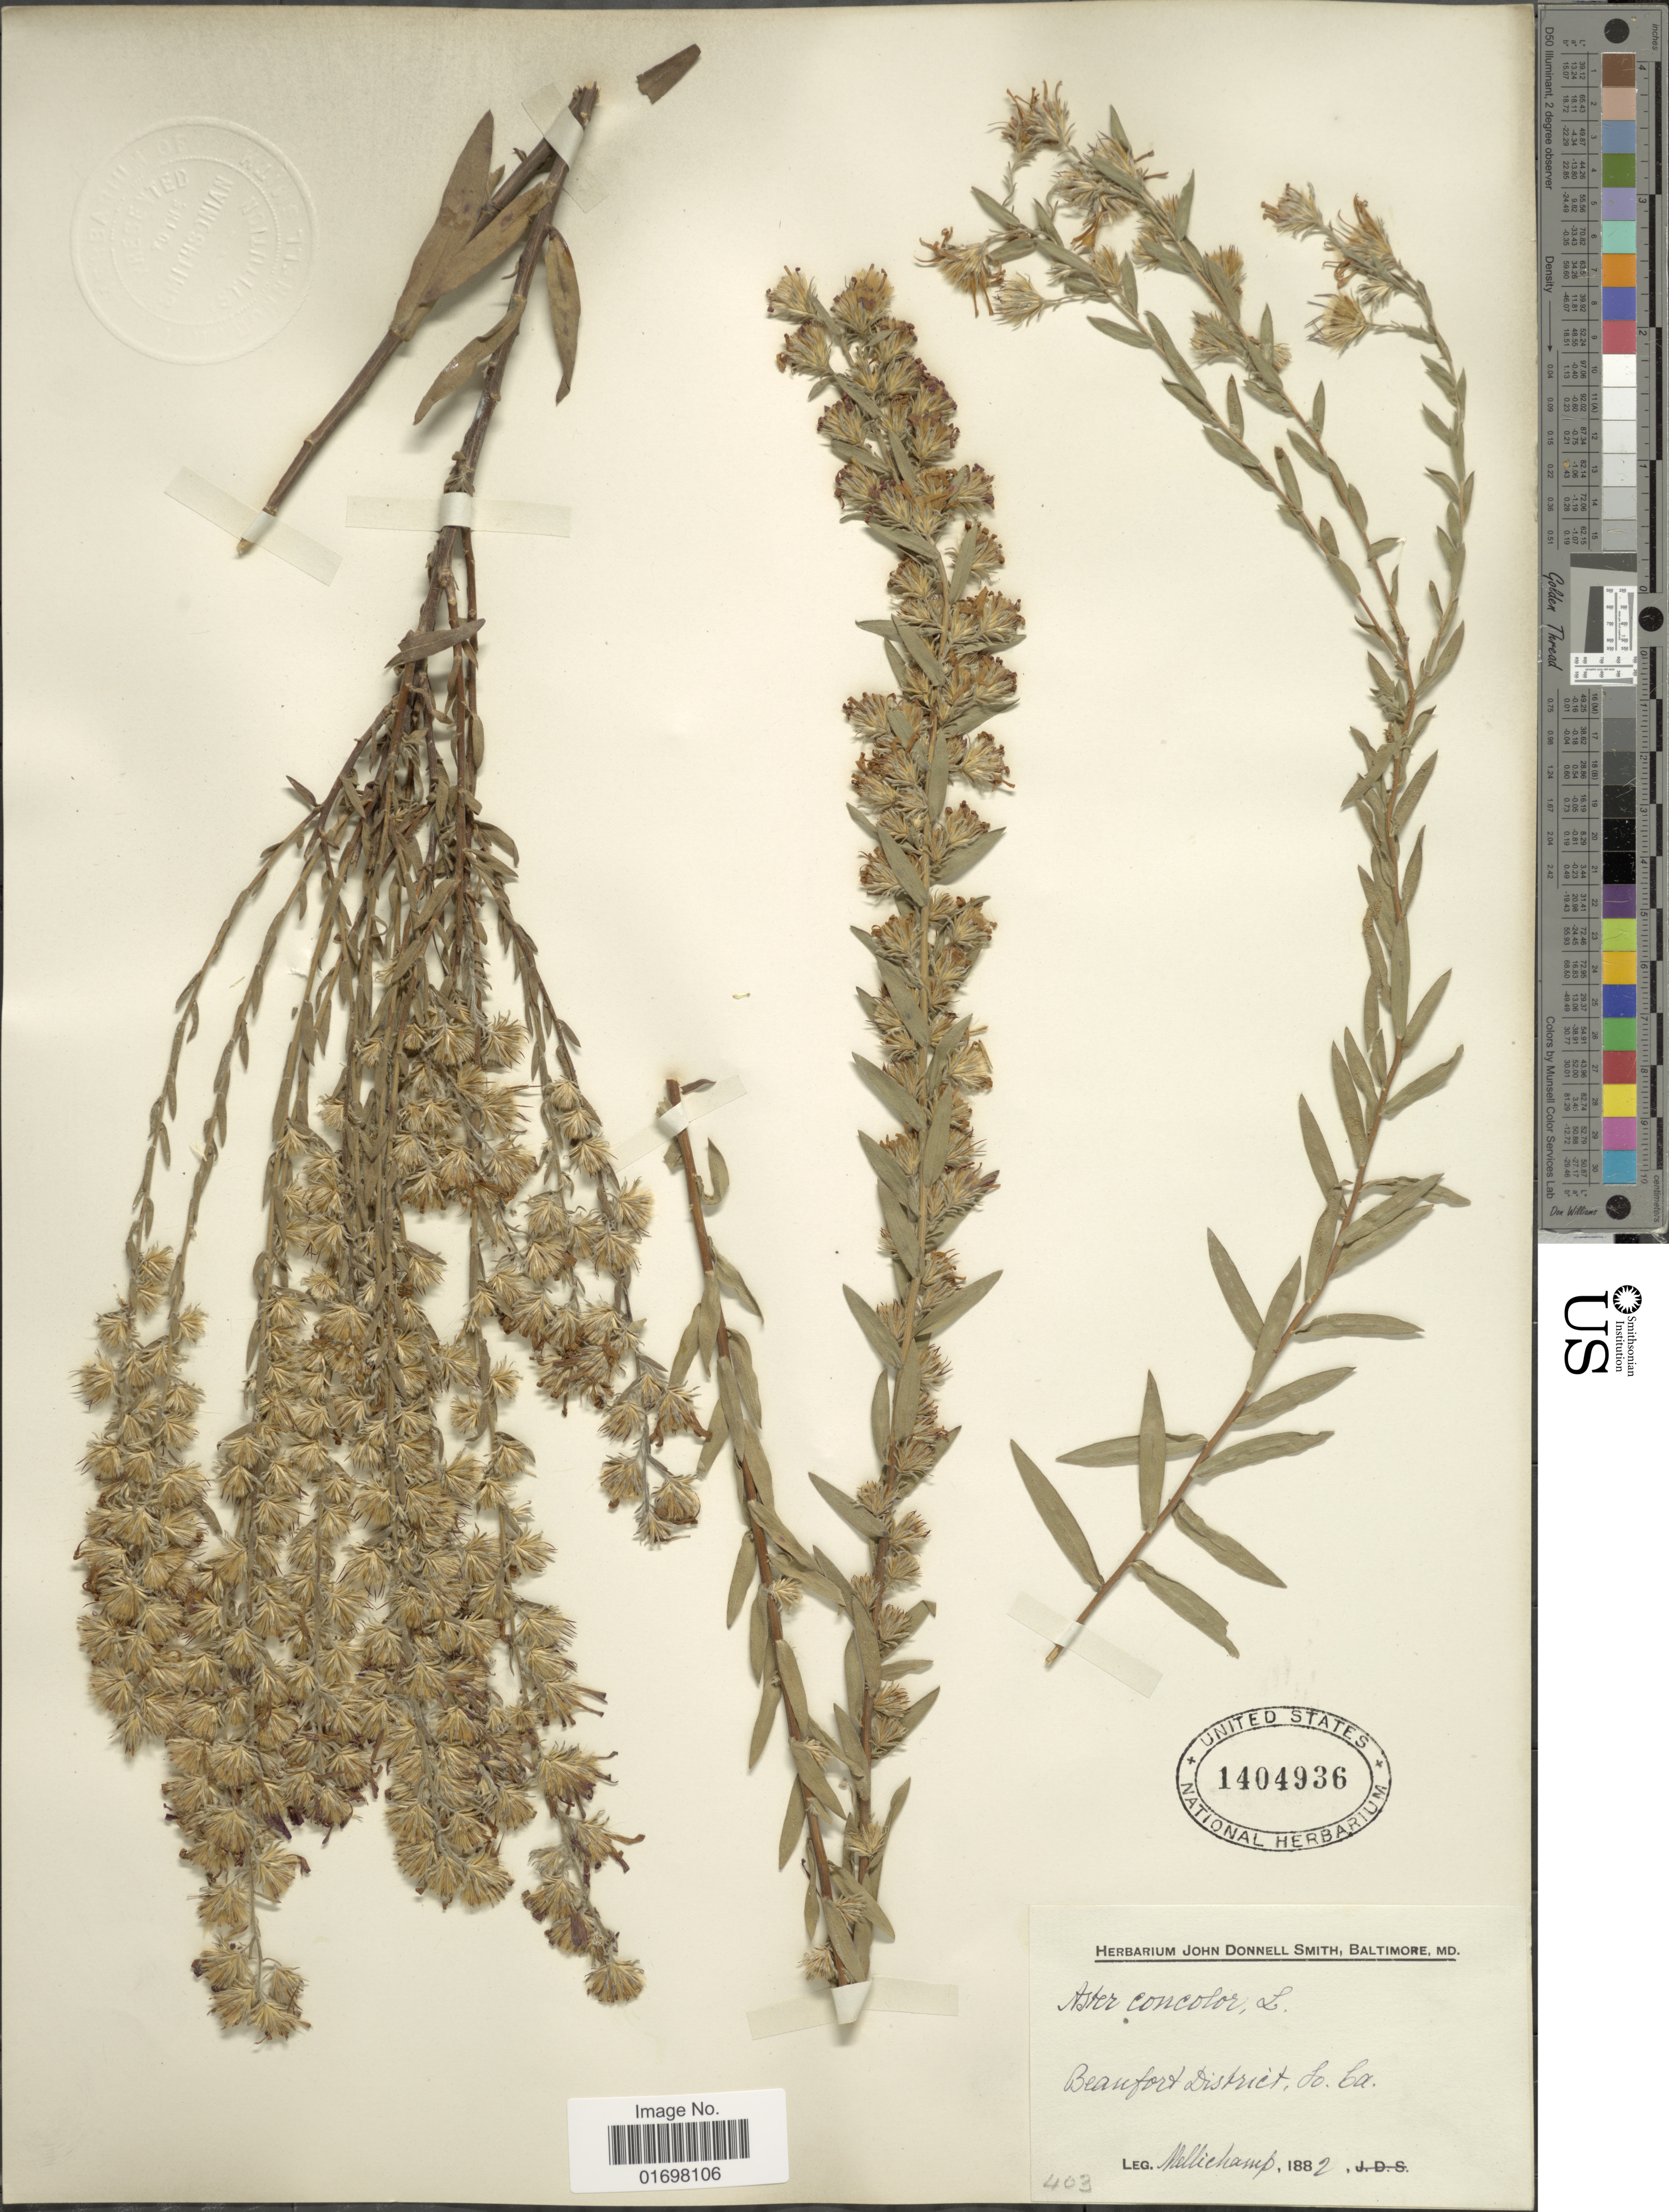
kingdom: Plantae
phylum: Tracheophyta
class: Magnoliopsida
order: Asterales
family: Asteraceae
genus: Symphyotrichum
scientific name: Symphyotrichum concolor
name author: (L.) G.L. Nesom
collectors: -. Mellichamp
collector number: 403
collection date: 1882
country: United States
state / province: South Carolina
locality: Beaufort District, So. Ca.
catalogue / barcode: US 1404936